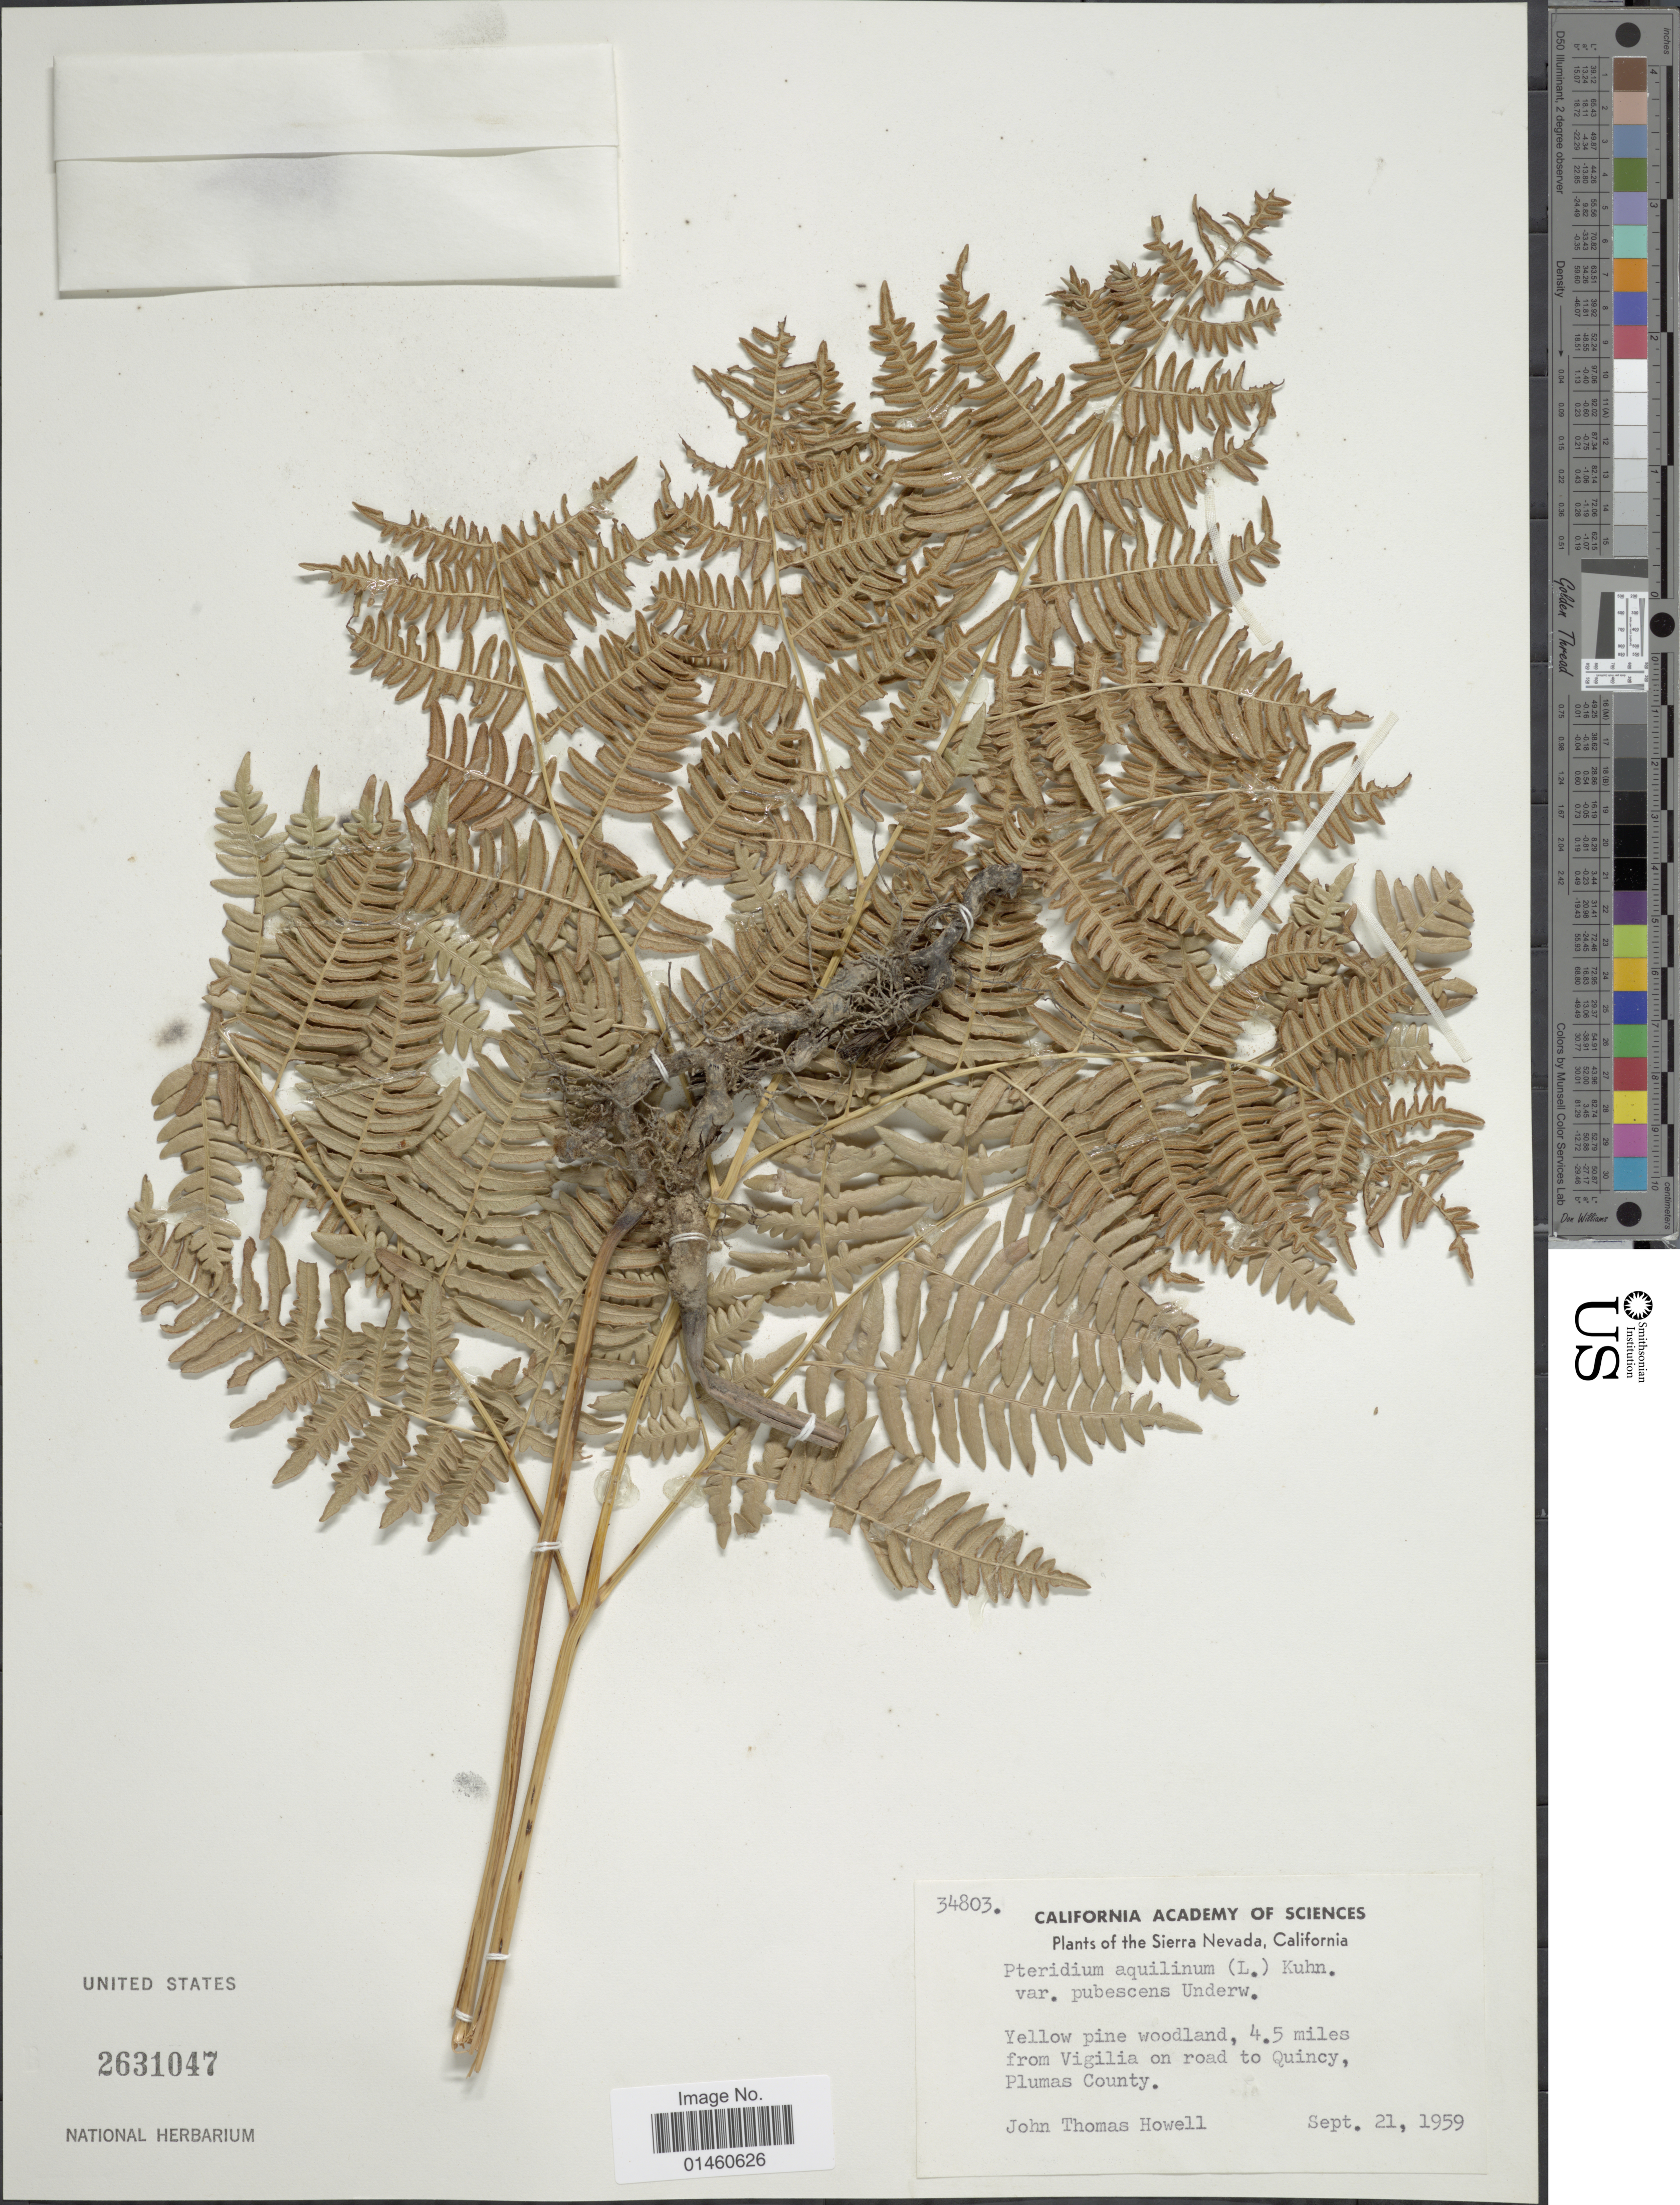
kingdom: Plantae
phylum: Tracheophyta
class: Polypodiopsida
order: Polypodiales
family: Dennstaedtiaceae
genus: Pteridium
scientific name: Pteridium pubescens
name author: (Underw.) Christenh.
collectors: J. T. Howell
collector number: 34803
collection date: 1959-09-21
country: United States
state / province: California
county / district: Plumas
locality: Sierra Nevada, Yellow pine woodland, 4.5 miles from Vigilia on road to Quincy, Plumas County.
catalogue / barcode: US 2631047